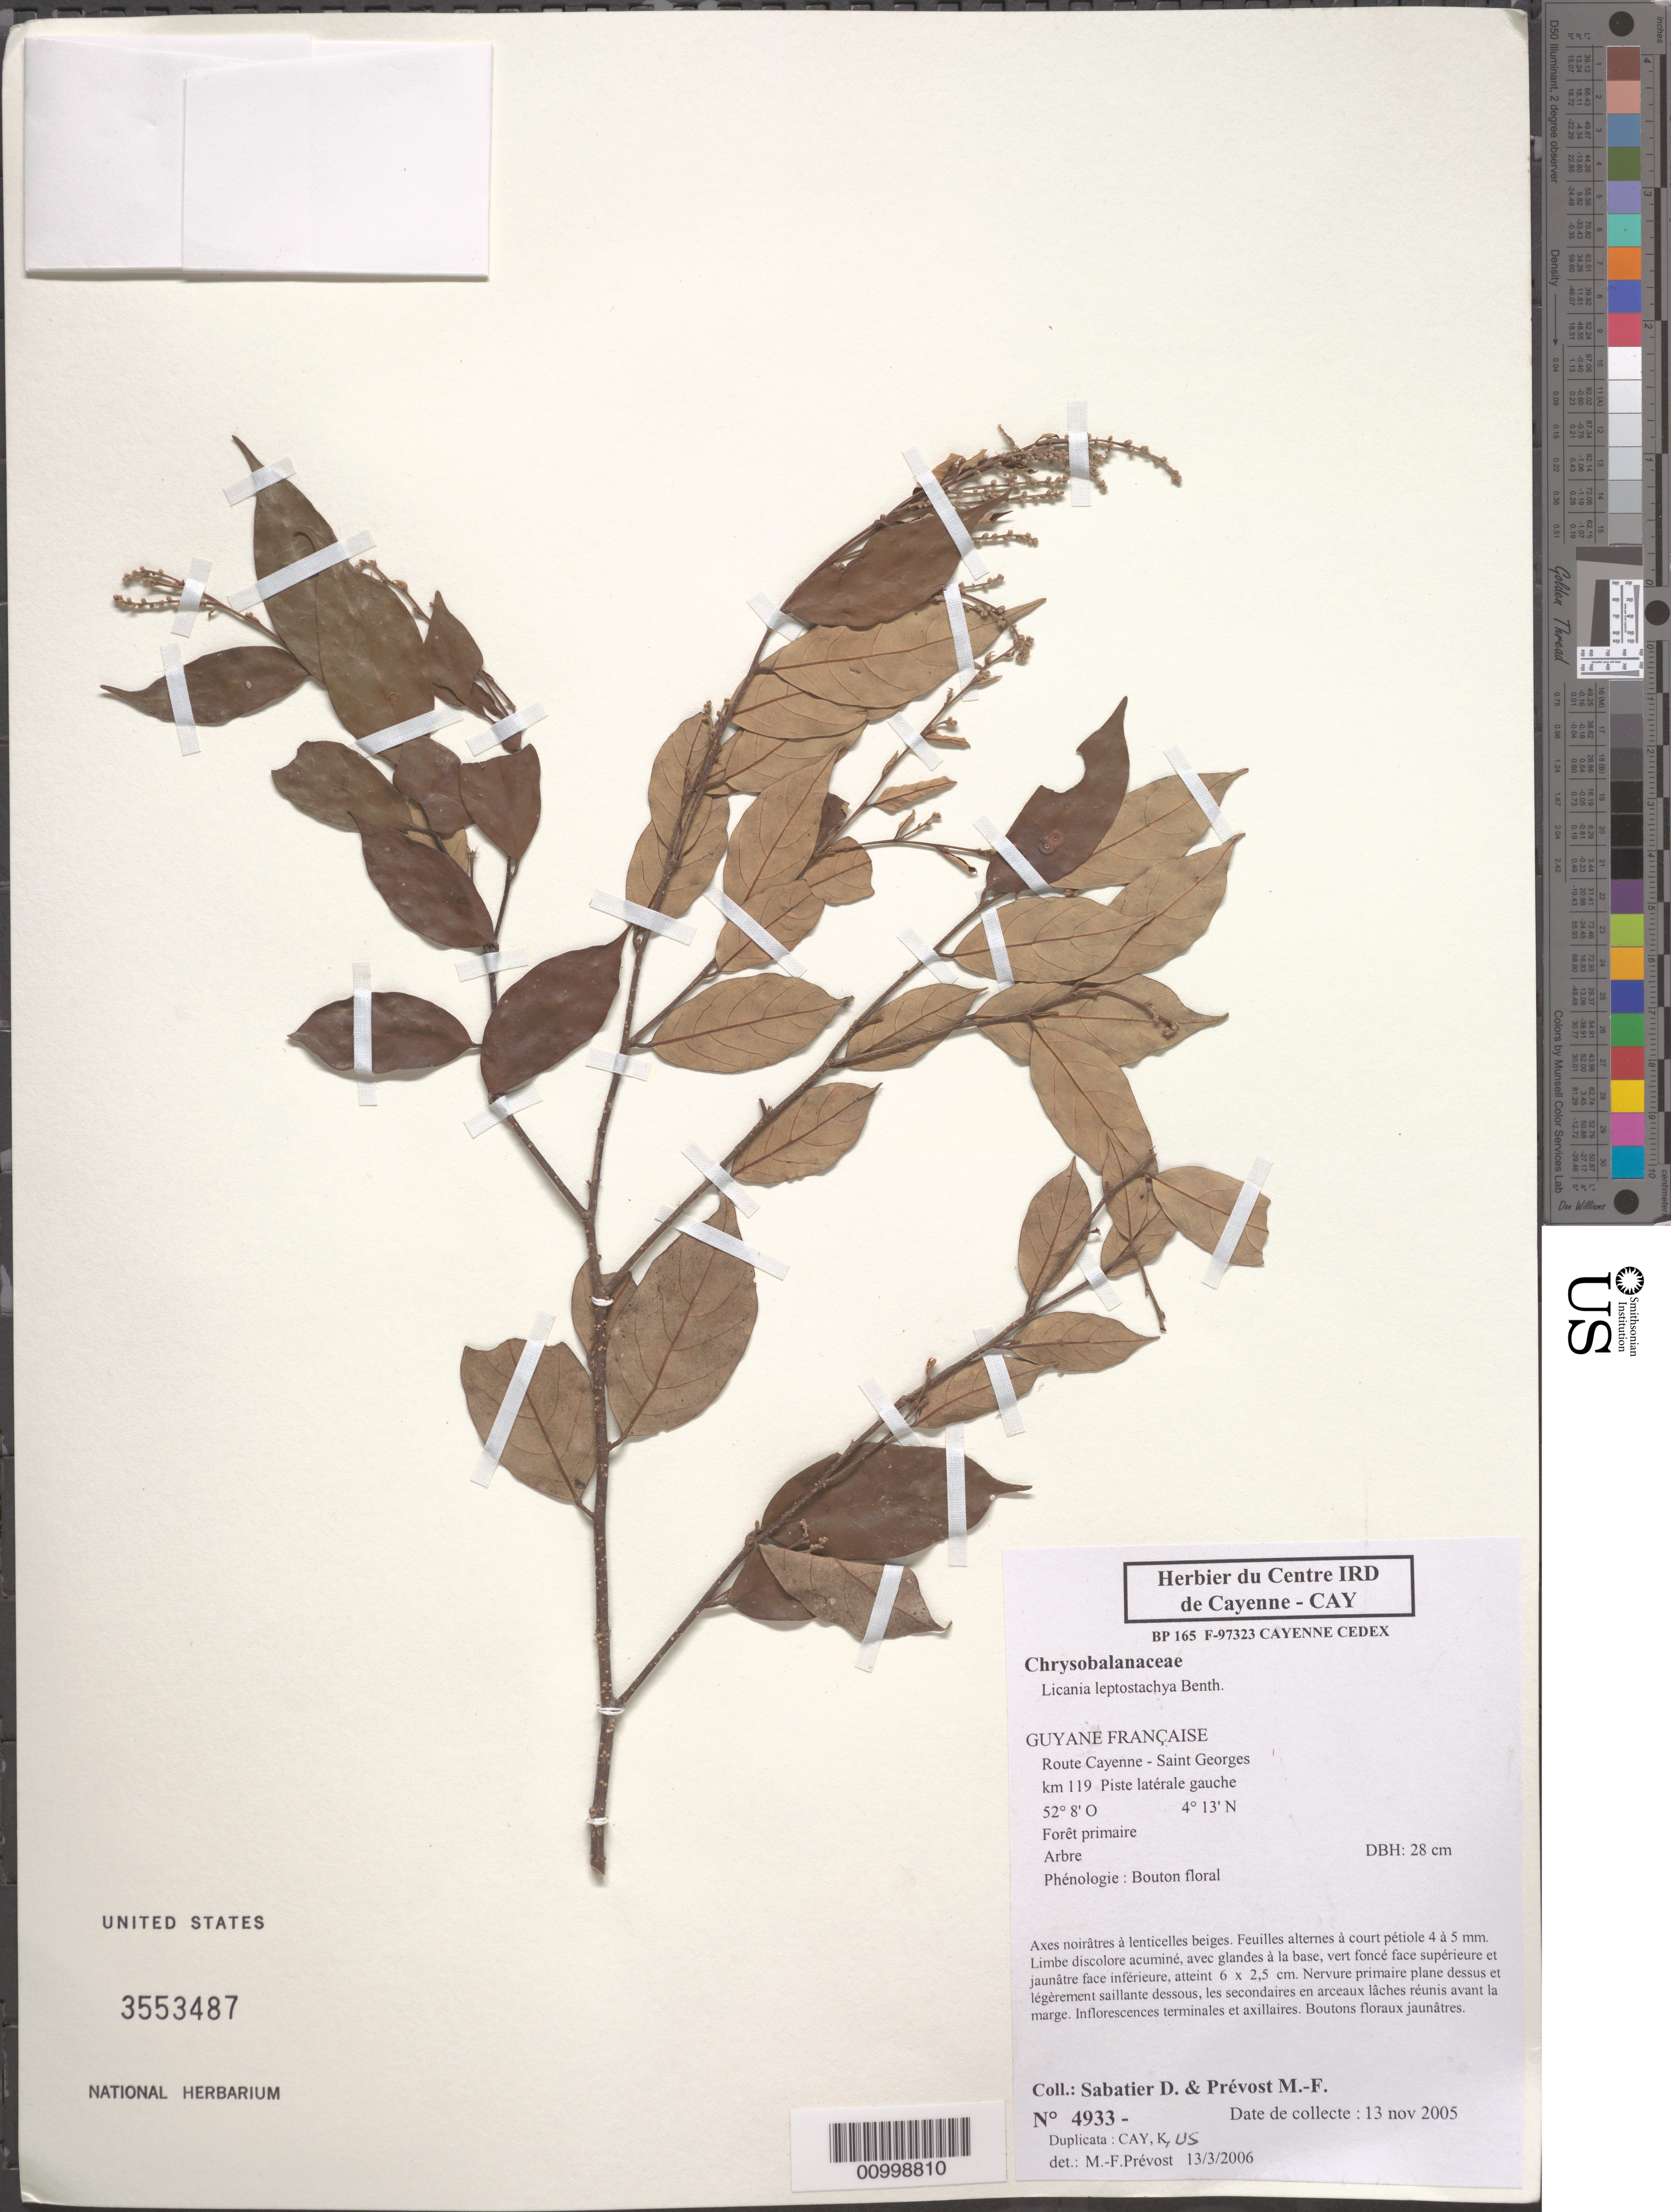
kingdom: Plantae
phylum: Tracheophyta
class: Magnoliopsida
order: Malpighiales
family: Chrysobalanaceae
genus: Licania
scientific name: Licania leptostachya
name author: Benth.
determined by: Prévost, M.-F.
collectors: D. Sabatier & M.-F. Prévost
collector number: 4933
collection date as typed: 13-Nov-05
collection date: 2005-11-13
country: French Guiana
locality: Route Cayenne - Saint Georges. Km 119. Piste laterale gauche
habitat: Foret primaire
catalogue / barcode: US 3553487